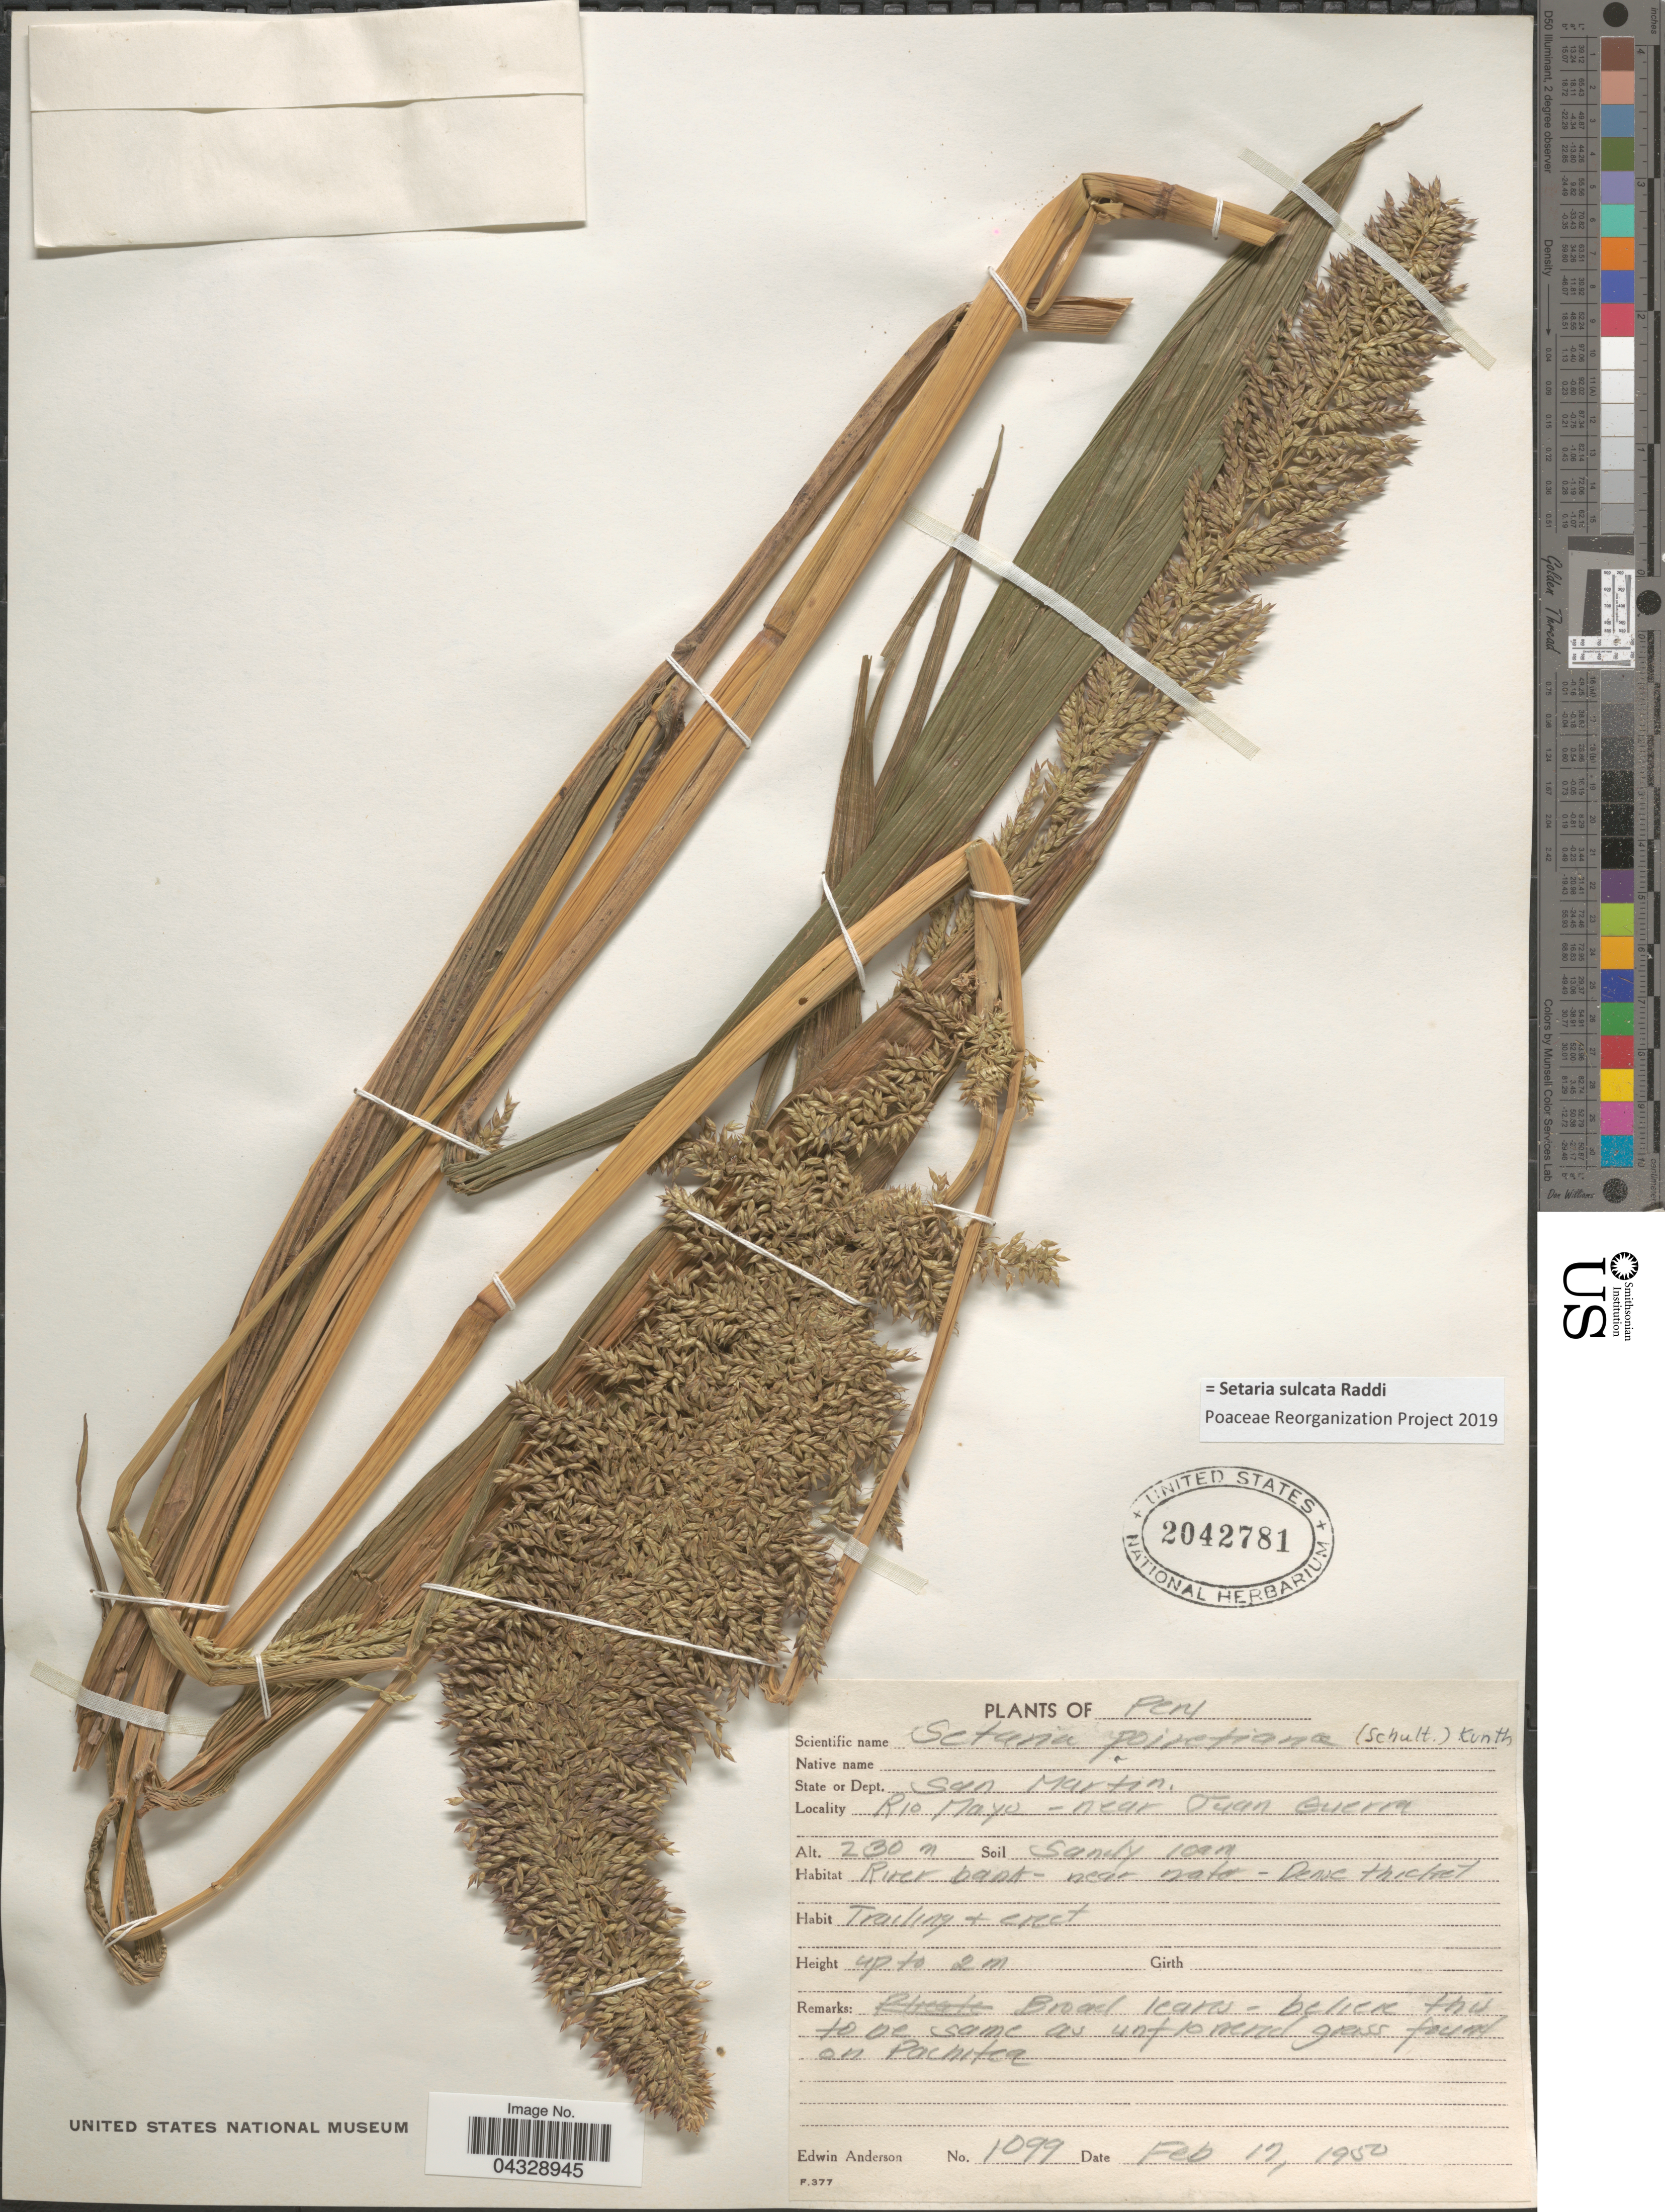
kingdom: Plantae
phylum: Tracheophyta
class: Liliopsida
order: Poales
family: Poaceae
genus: Setaria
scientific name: Setaria sulcata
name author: Raddi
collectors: E. Anderson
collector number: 1099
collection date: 1950-02-12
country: Peru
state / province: San Martín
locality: Dept. San Martin. Rio Mayo- near Juan Guerra.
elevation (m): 230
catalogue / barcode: US 2042781